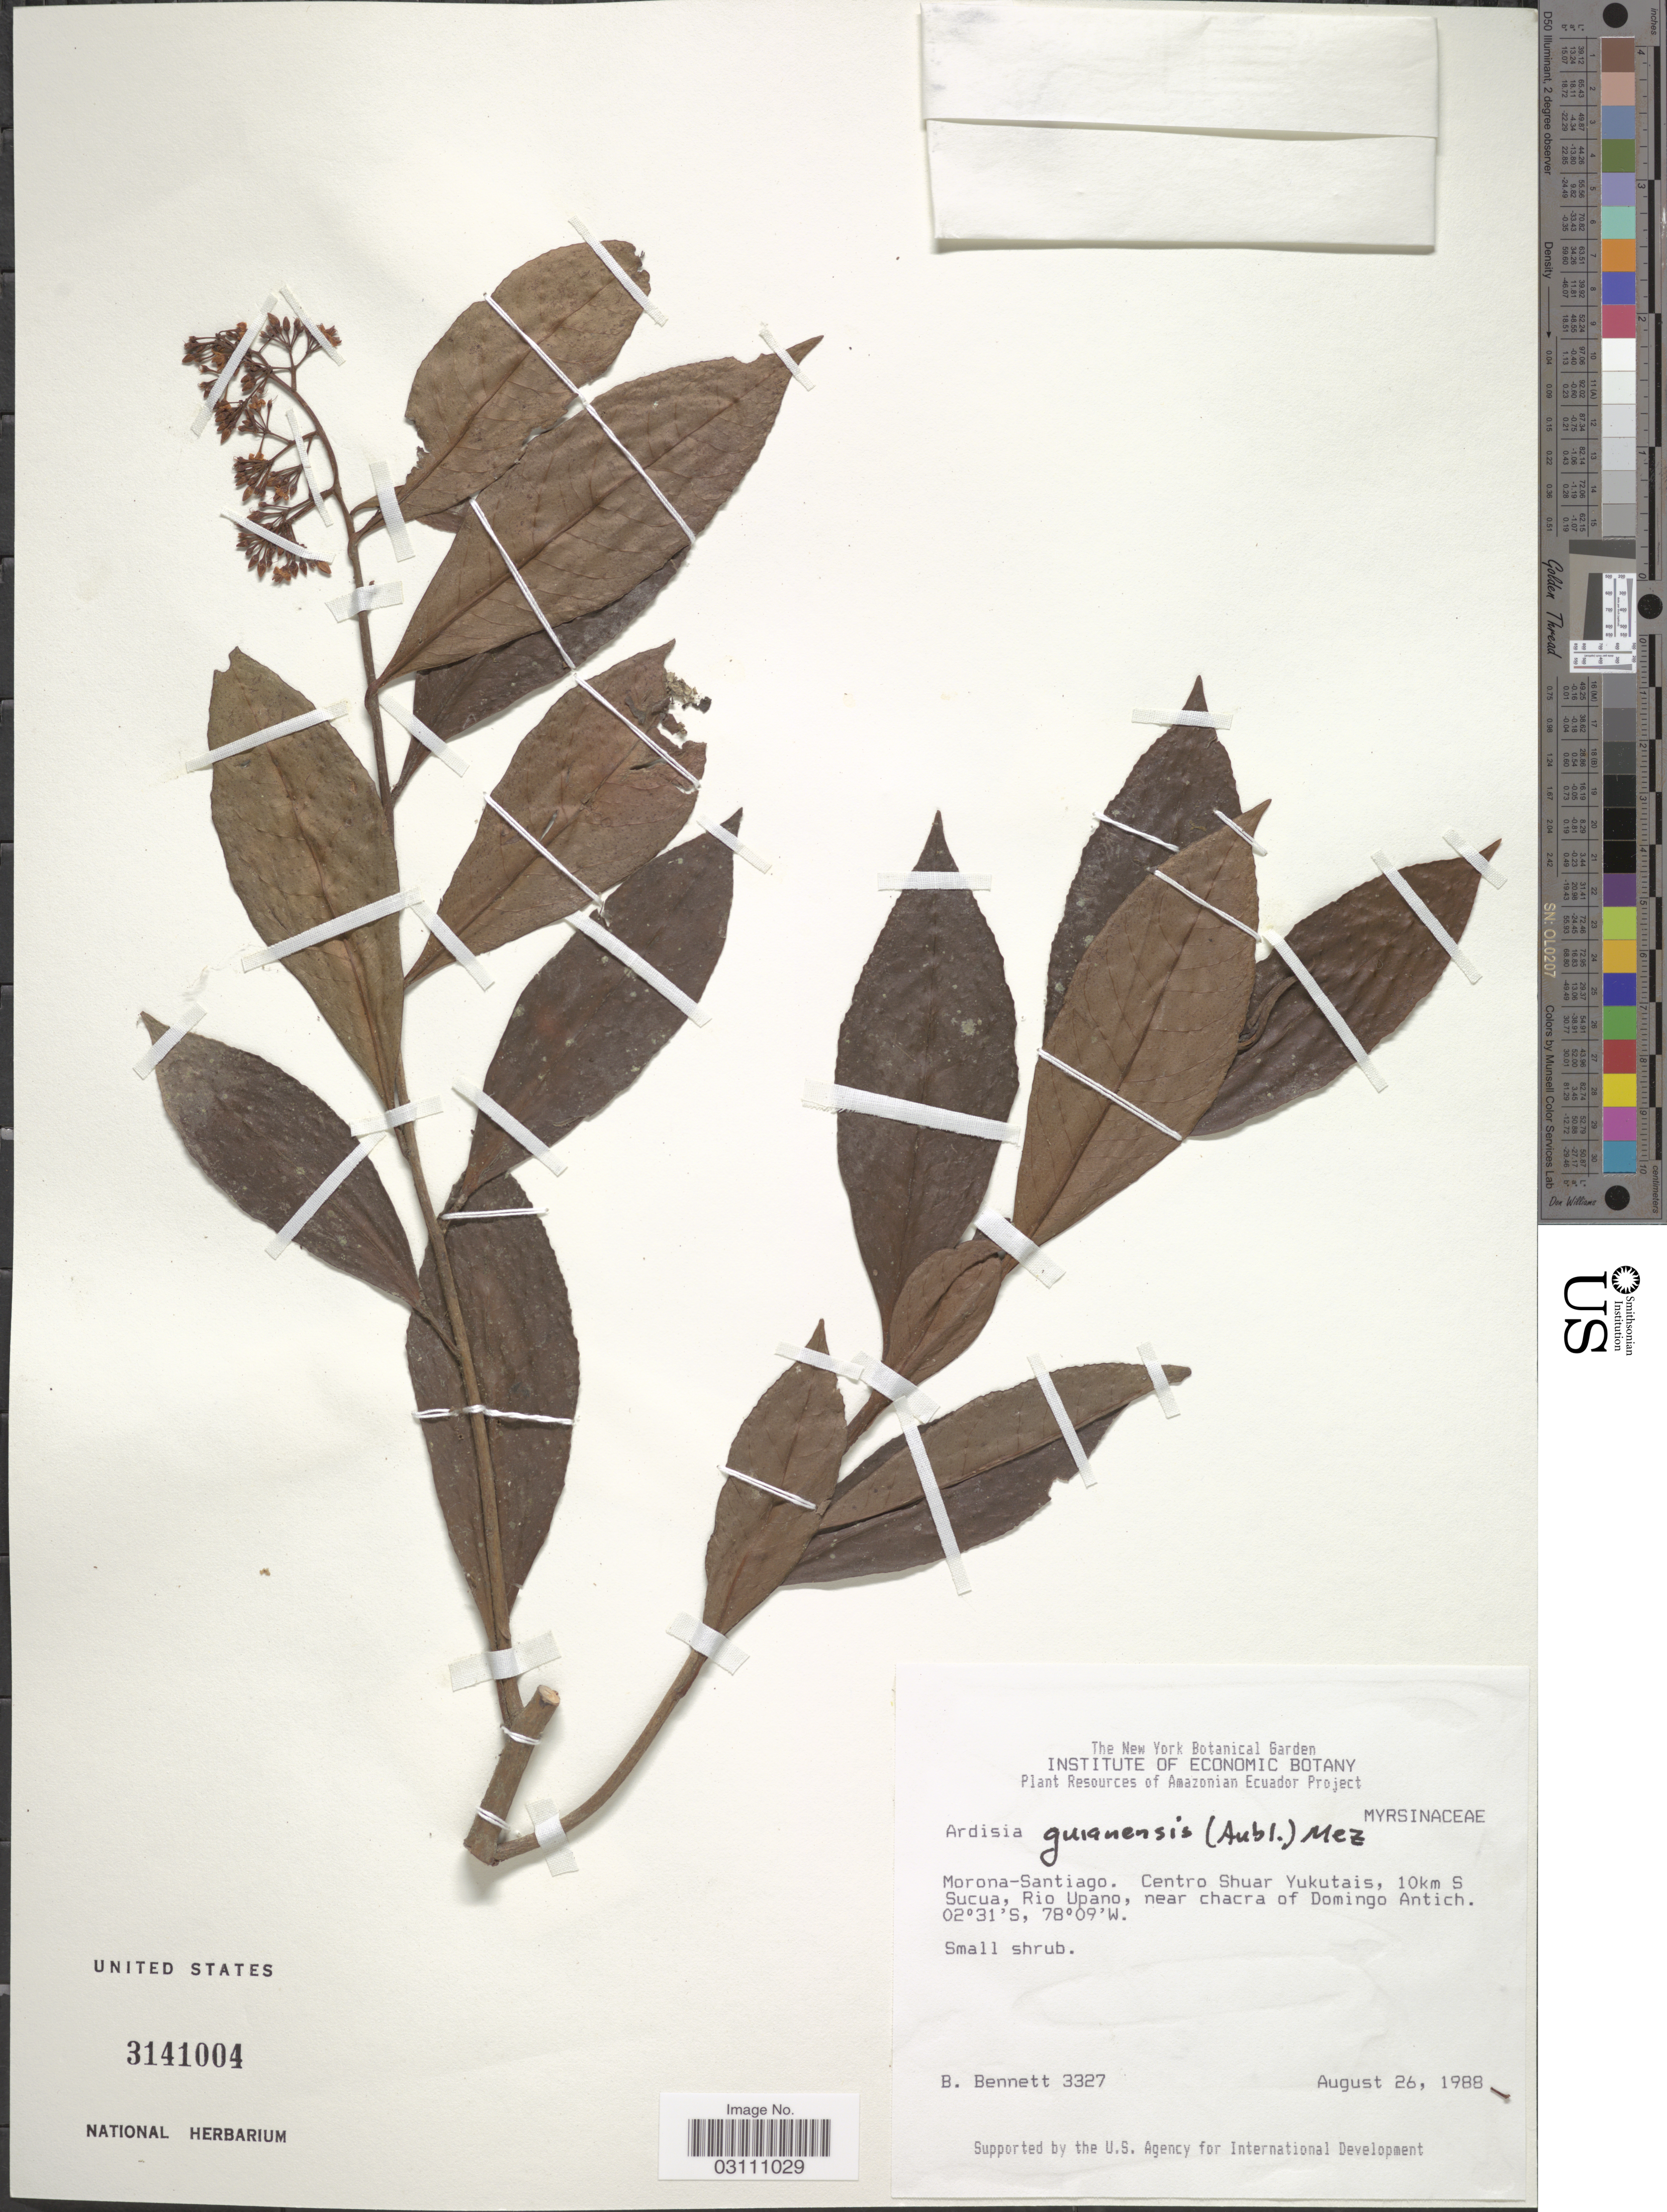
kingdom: Plantae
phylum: Tracheophyta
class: Magnoliopsida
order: Ericales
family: Primulaceae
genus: Ardisia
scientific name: Ardisia guianensis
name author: (Aubl.) Mez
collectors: B. Bennett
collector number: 3327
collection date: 1988-08-26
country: Ecuador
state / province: Morona-Santiago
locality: Centro Shuar Yukutais, 10 km S Sucua, Rio Upano, near chacra of Domingo Antich.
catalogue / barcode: US 3141004